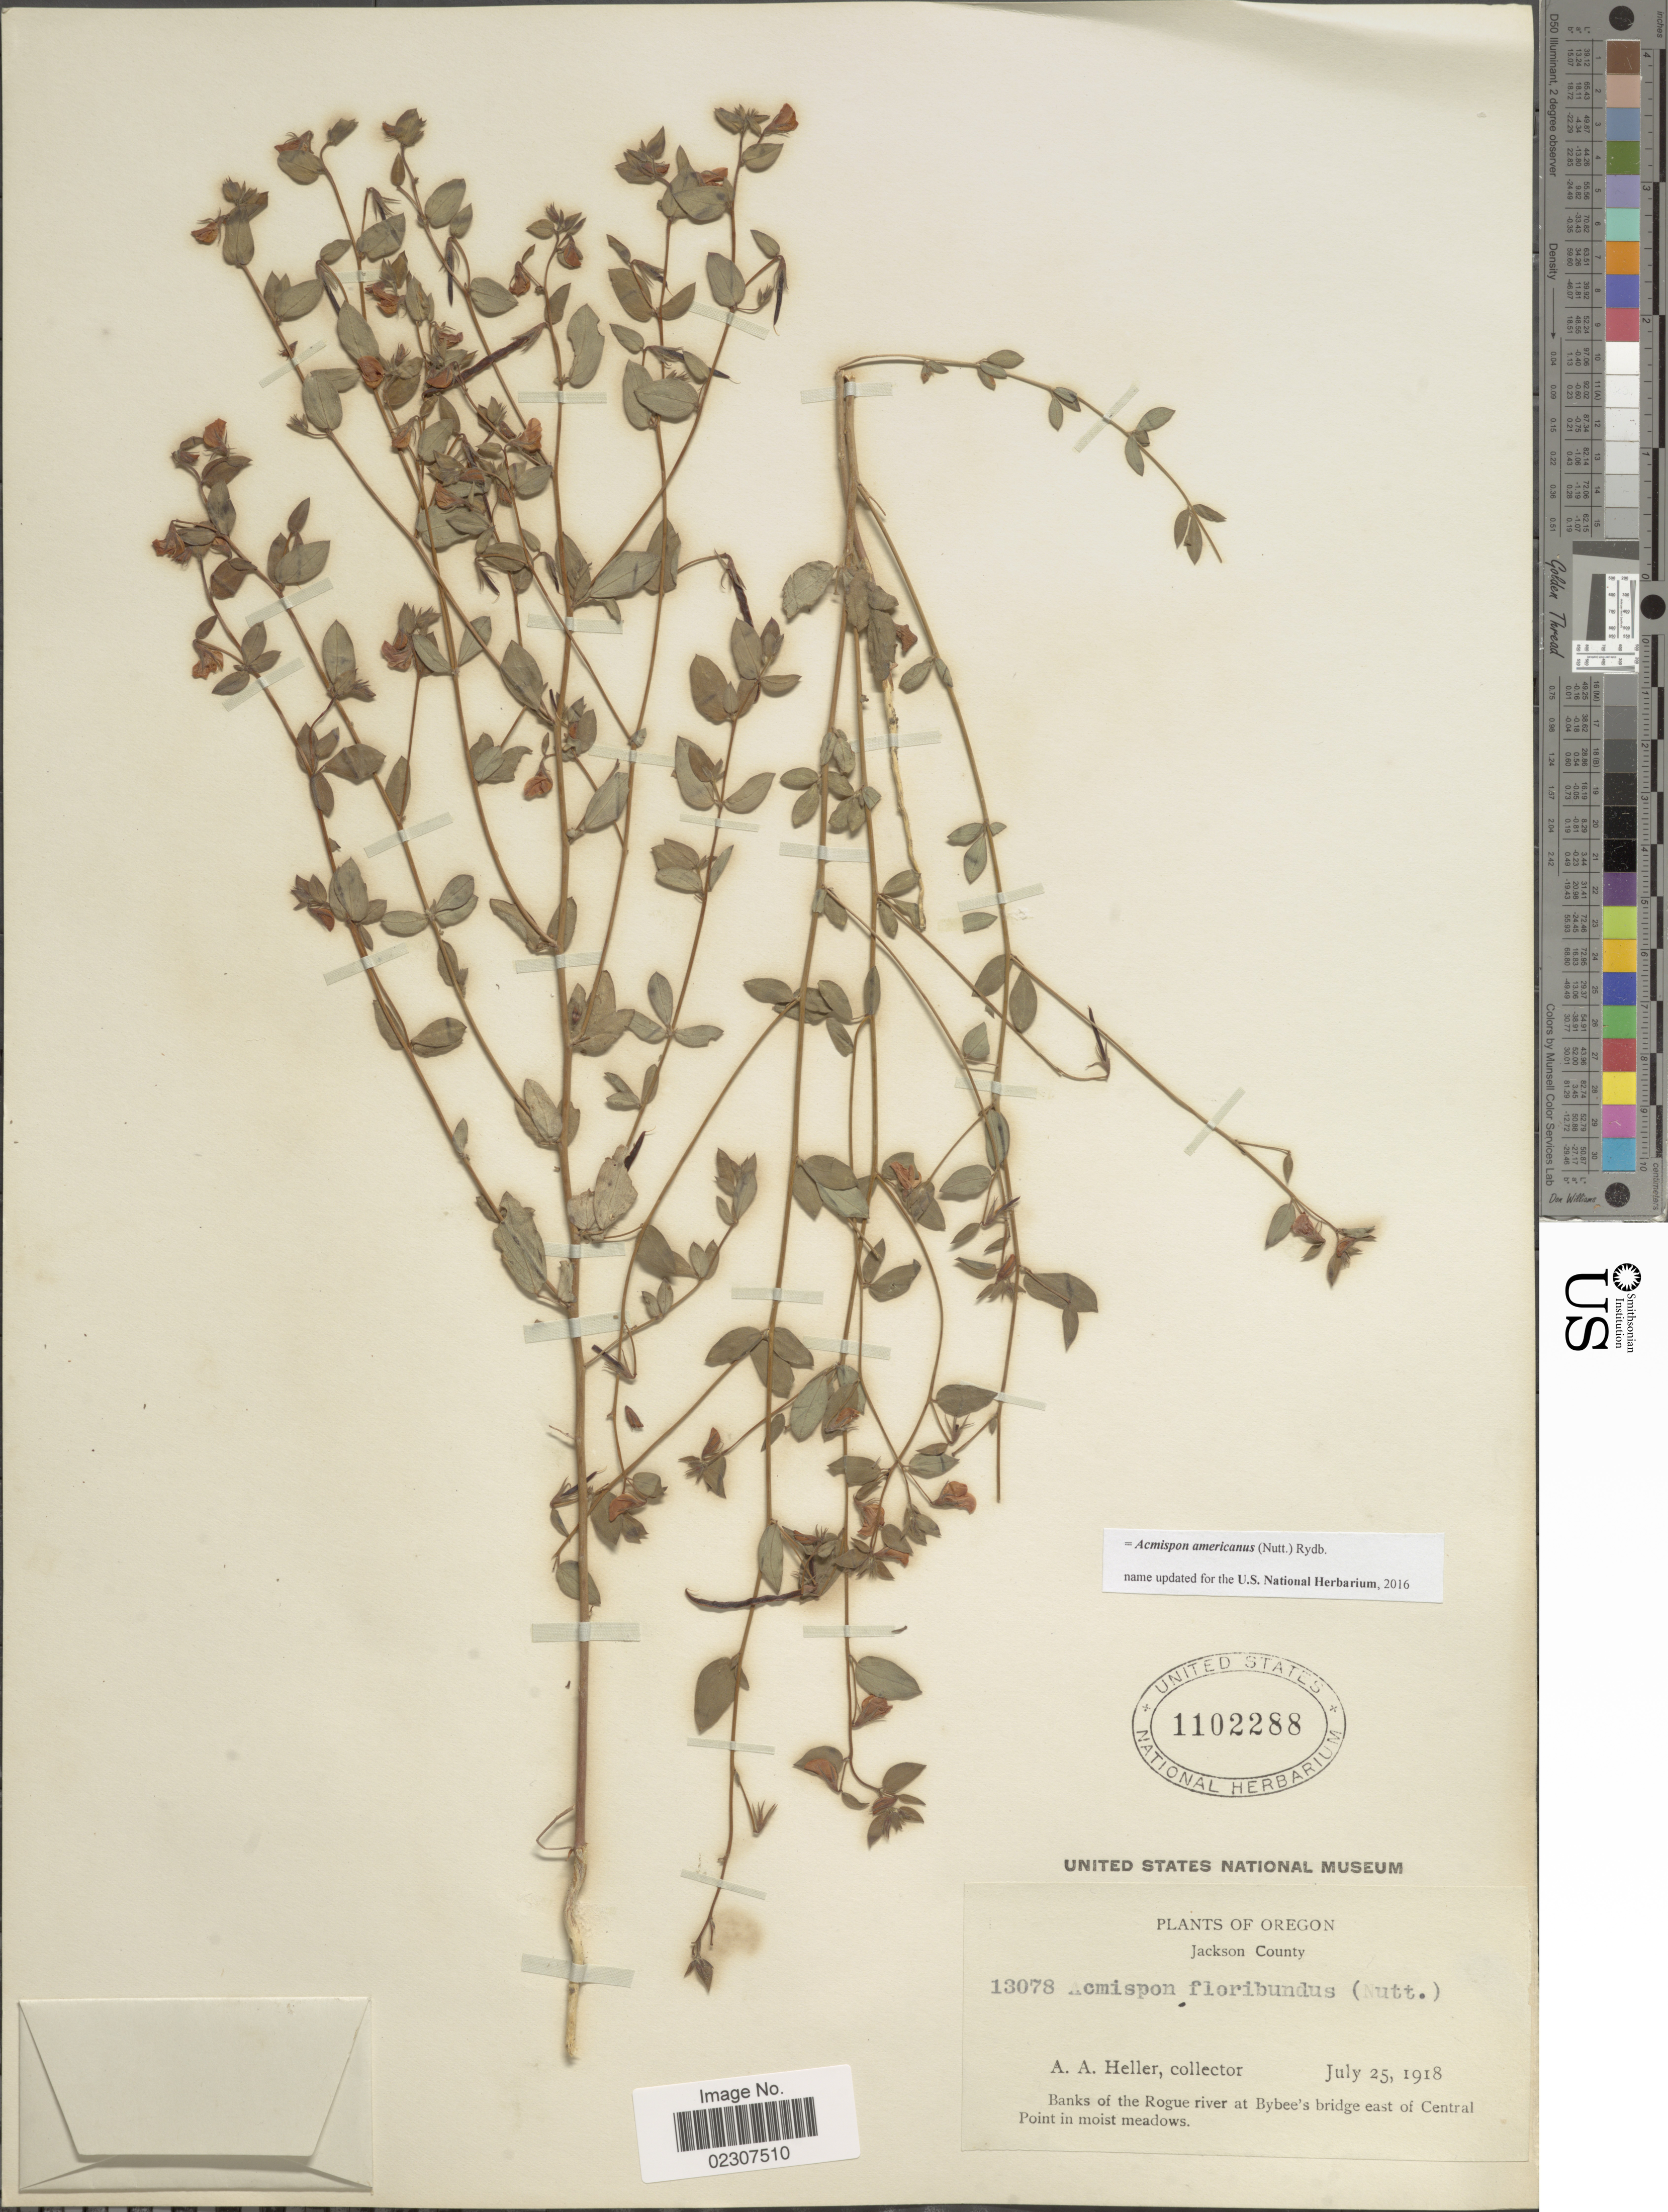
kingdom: Plantae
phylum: Tracheophyta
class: Magnoliopsida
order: Fabales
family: Fabaceae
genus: Acmispon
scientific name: Acmispon americanus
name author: (Nutt.) Rydb.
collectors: A. A. Heller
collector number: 13078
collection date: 1918-07-25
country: United States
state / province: Oregon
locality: Oregon, Jackson County, banks of the Rogue river at Bybee's bridge east of Central Point in moist meadows.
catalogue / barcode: US 1102288